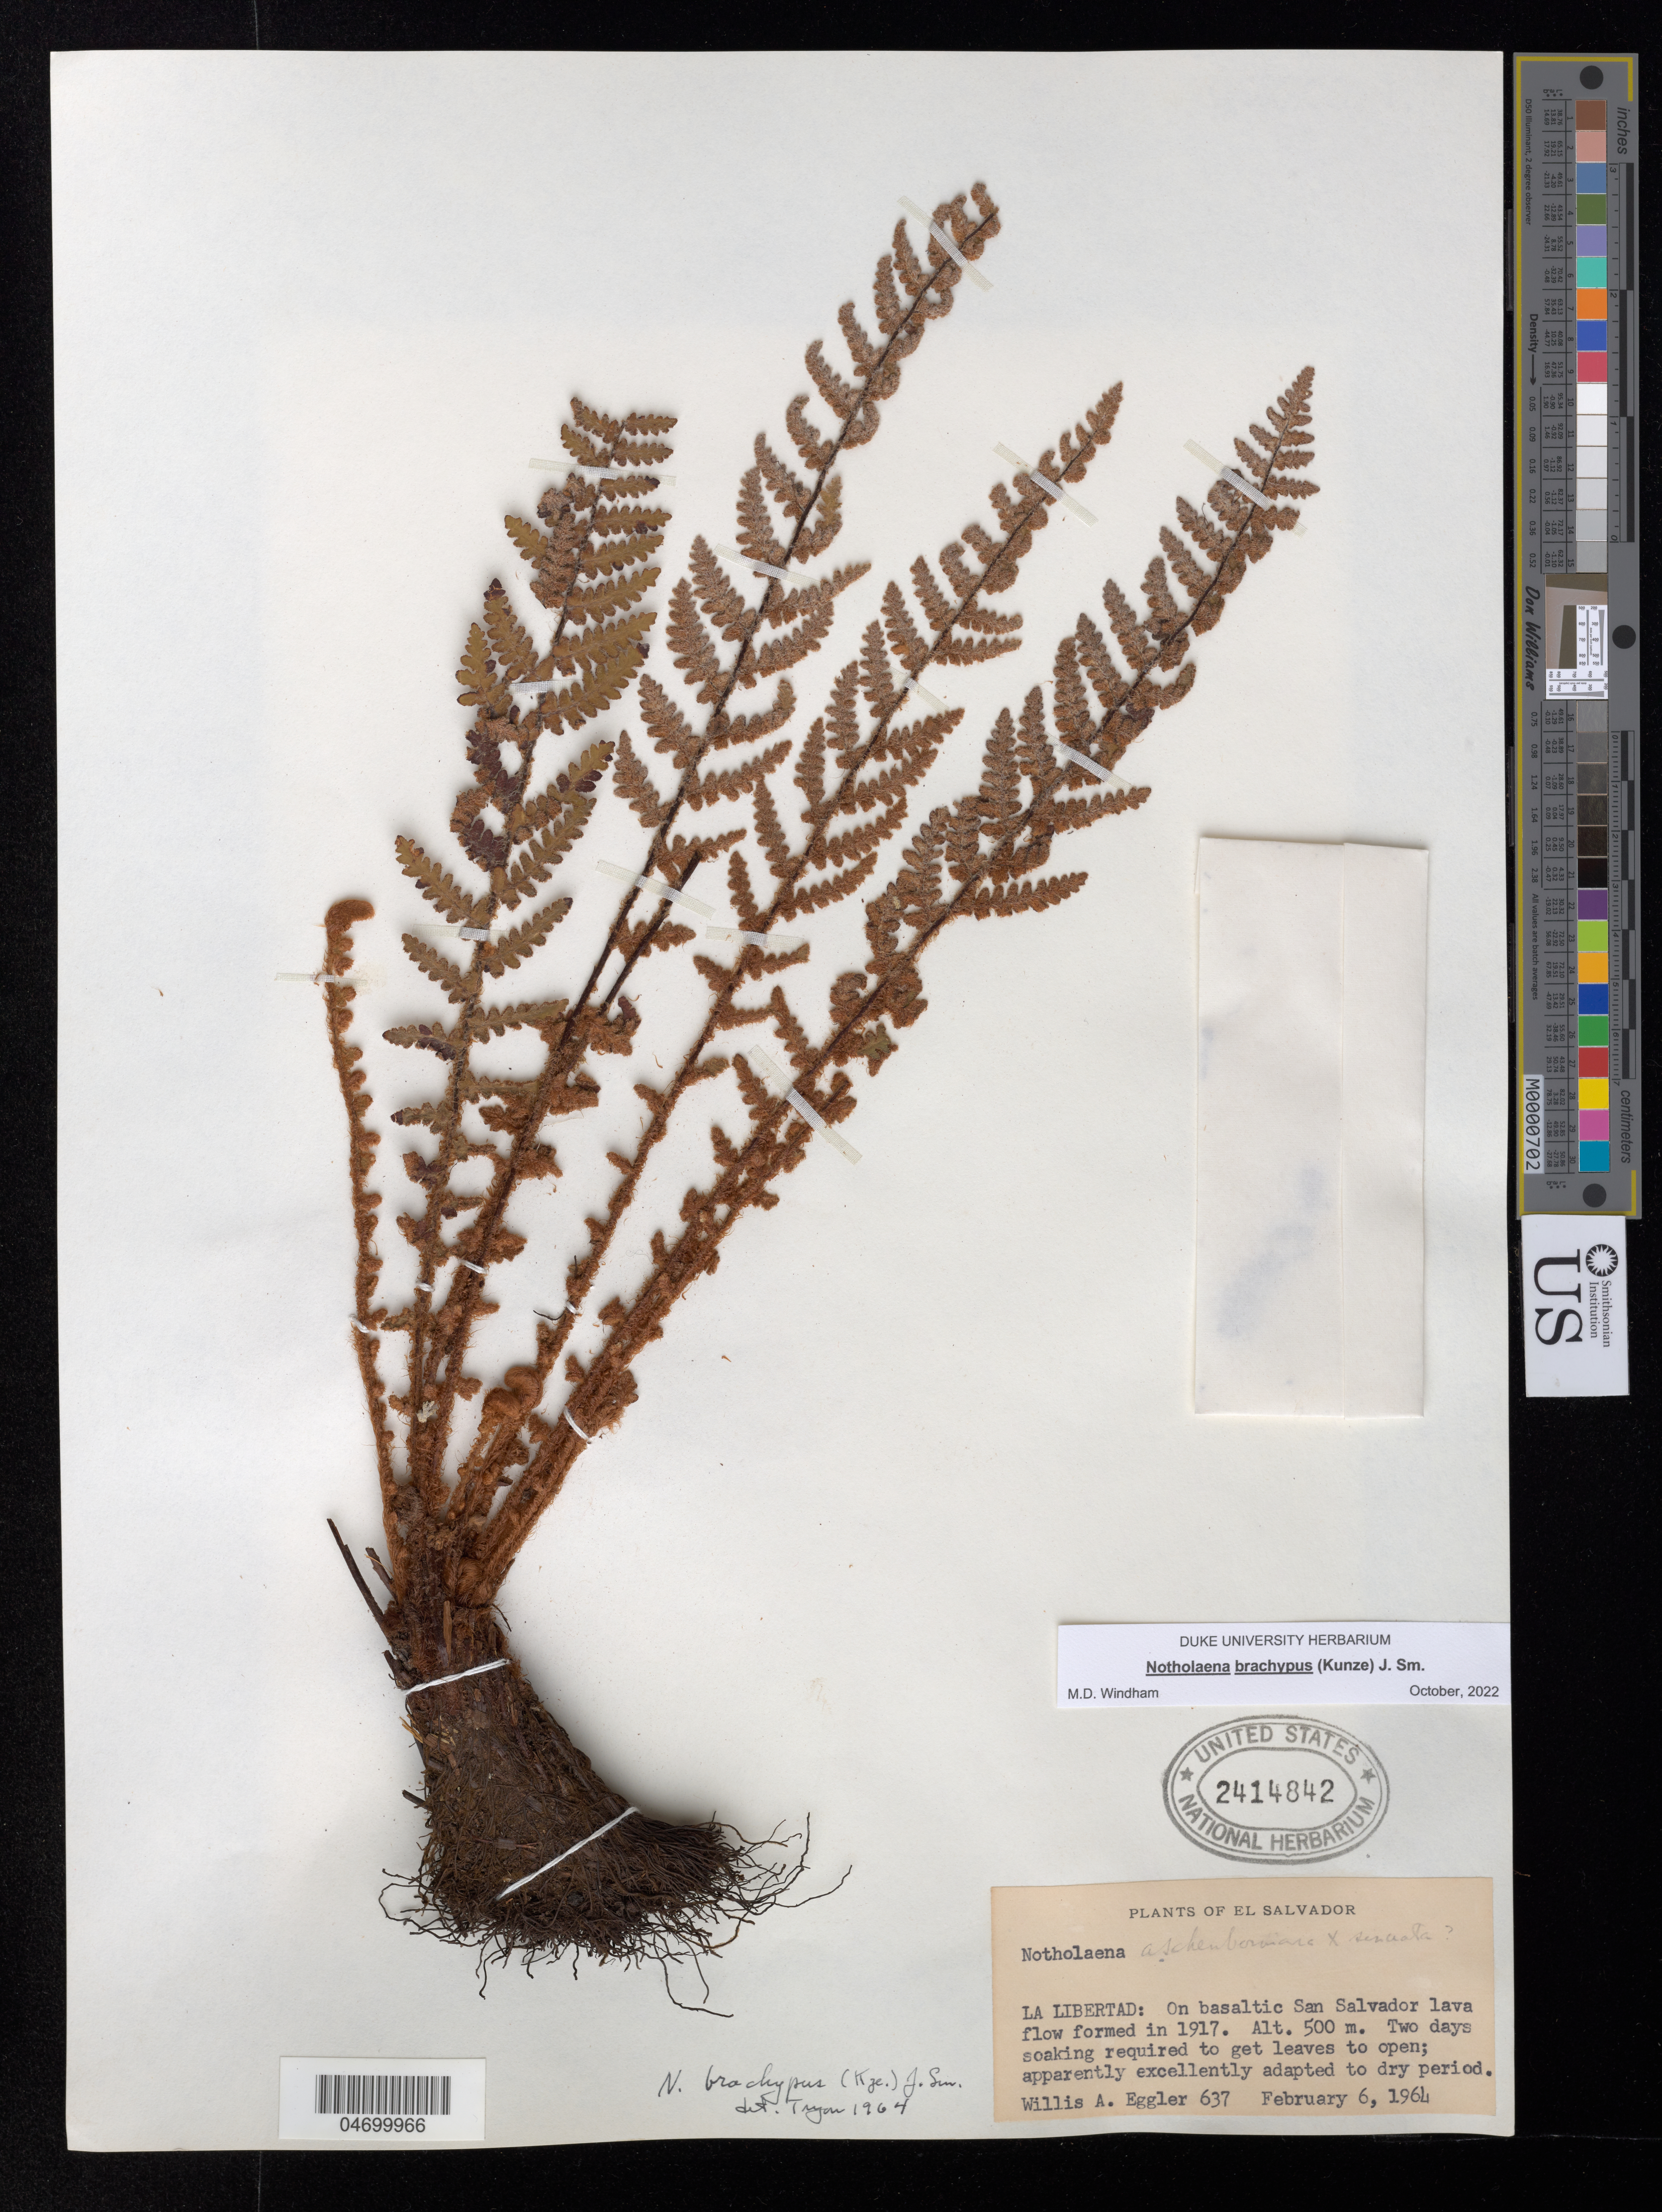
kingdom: Plantae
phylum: Tracheophyta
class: Polypodiopsida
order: Polypodiales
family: Pteridaceae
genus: Notholaena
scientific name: Notholaena brachypus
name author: (Kunze) J. Sm.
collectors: W. A. Eggler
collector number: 637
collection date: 1964-02-06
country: El Salvador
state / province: La Libertad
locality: On basaltic San Salvador lava flow formed in 1917.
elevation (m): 500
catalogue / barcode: US 2414842